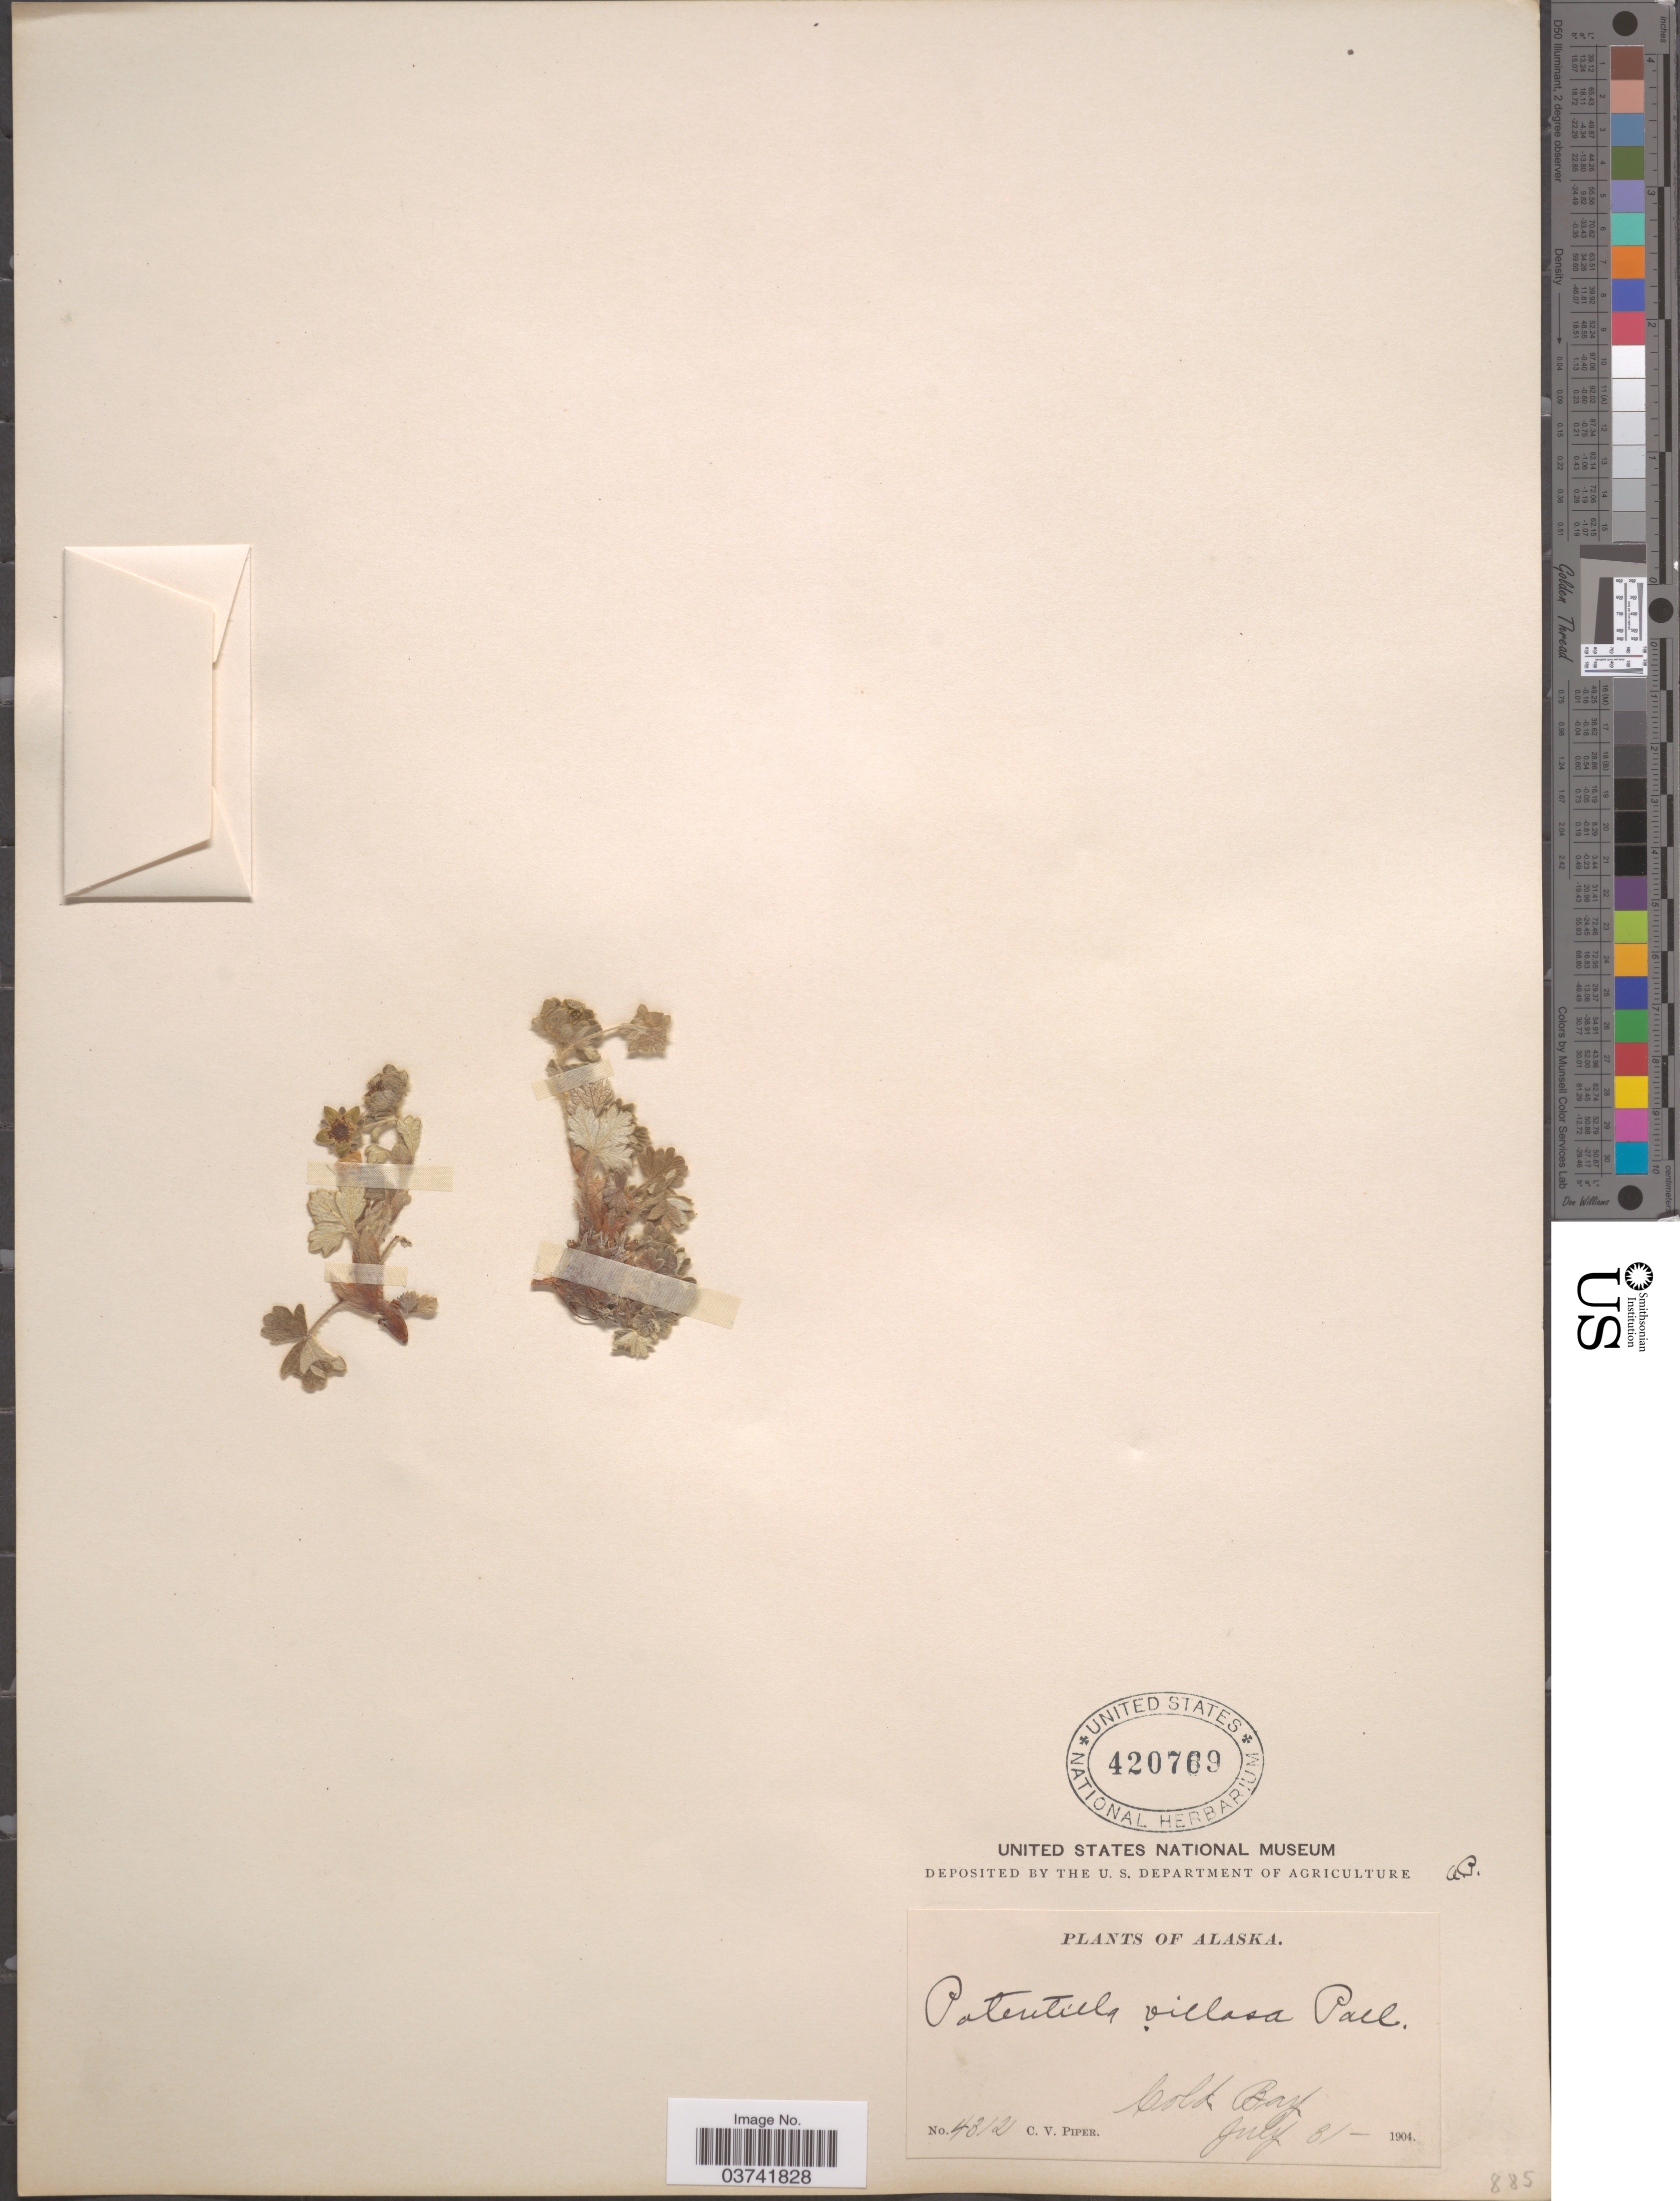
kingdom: Plantae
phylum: Tracheophyta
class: Magnoliopsida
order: Rosales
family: Rosaceae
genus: Potentilla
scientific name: Potentilla villosa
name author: Pall. ex Pursh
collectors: C. V. Piper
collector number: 4312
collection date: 1904-07-31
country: United States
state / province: Alaska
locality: Cold Bay.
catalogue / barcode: US 420769